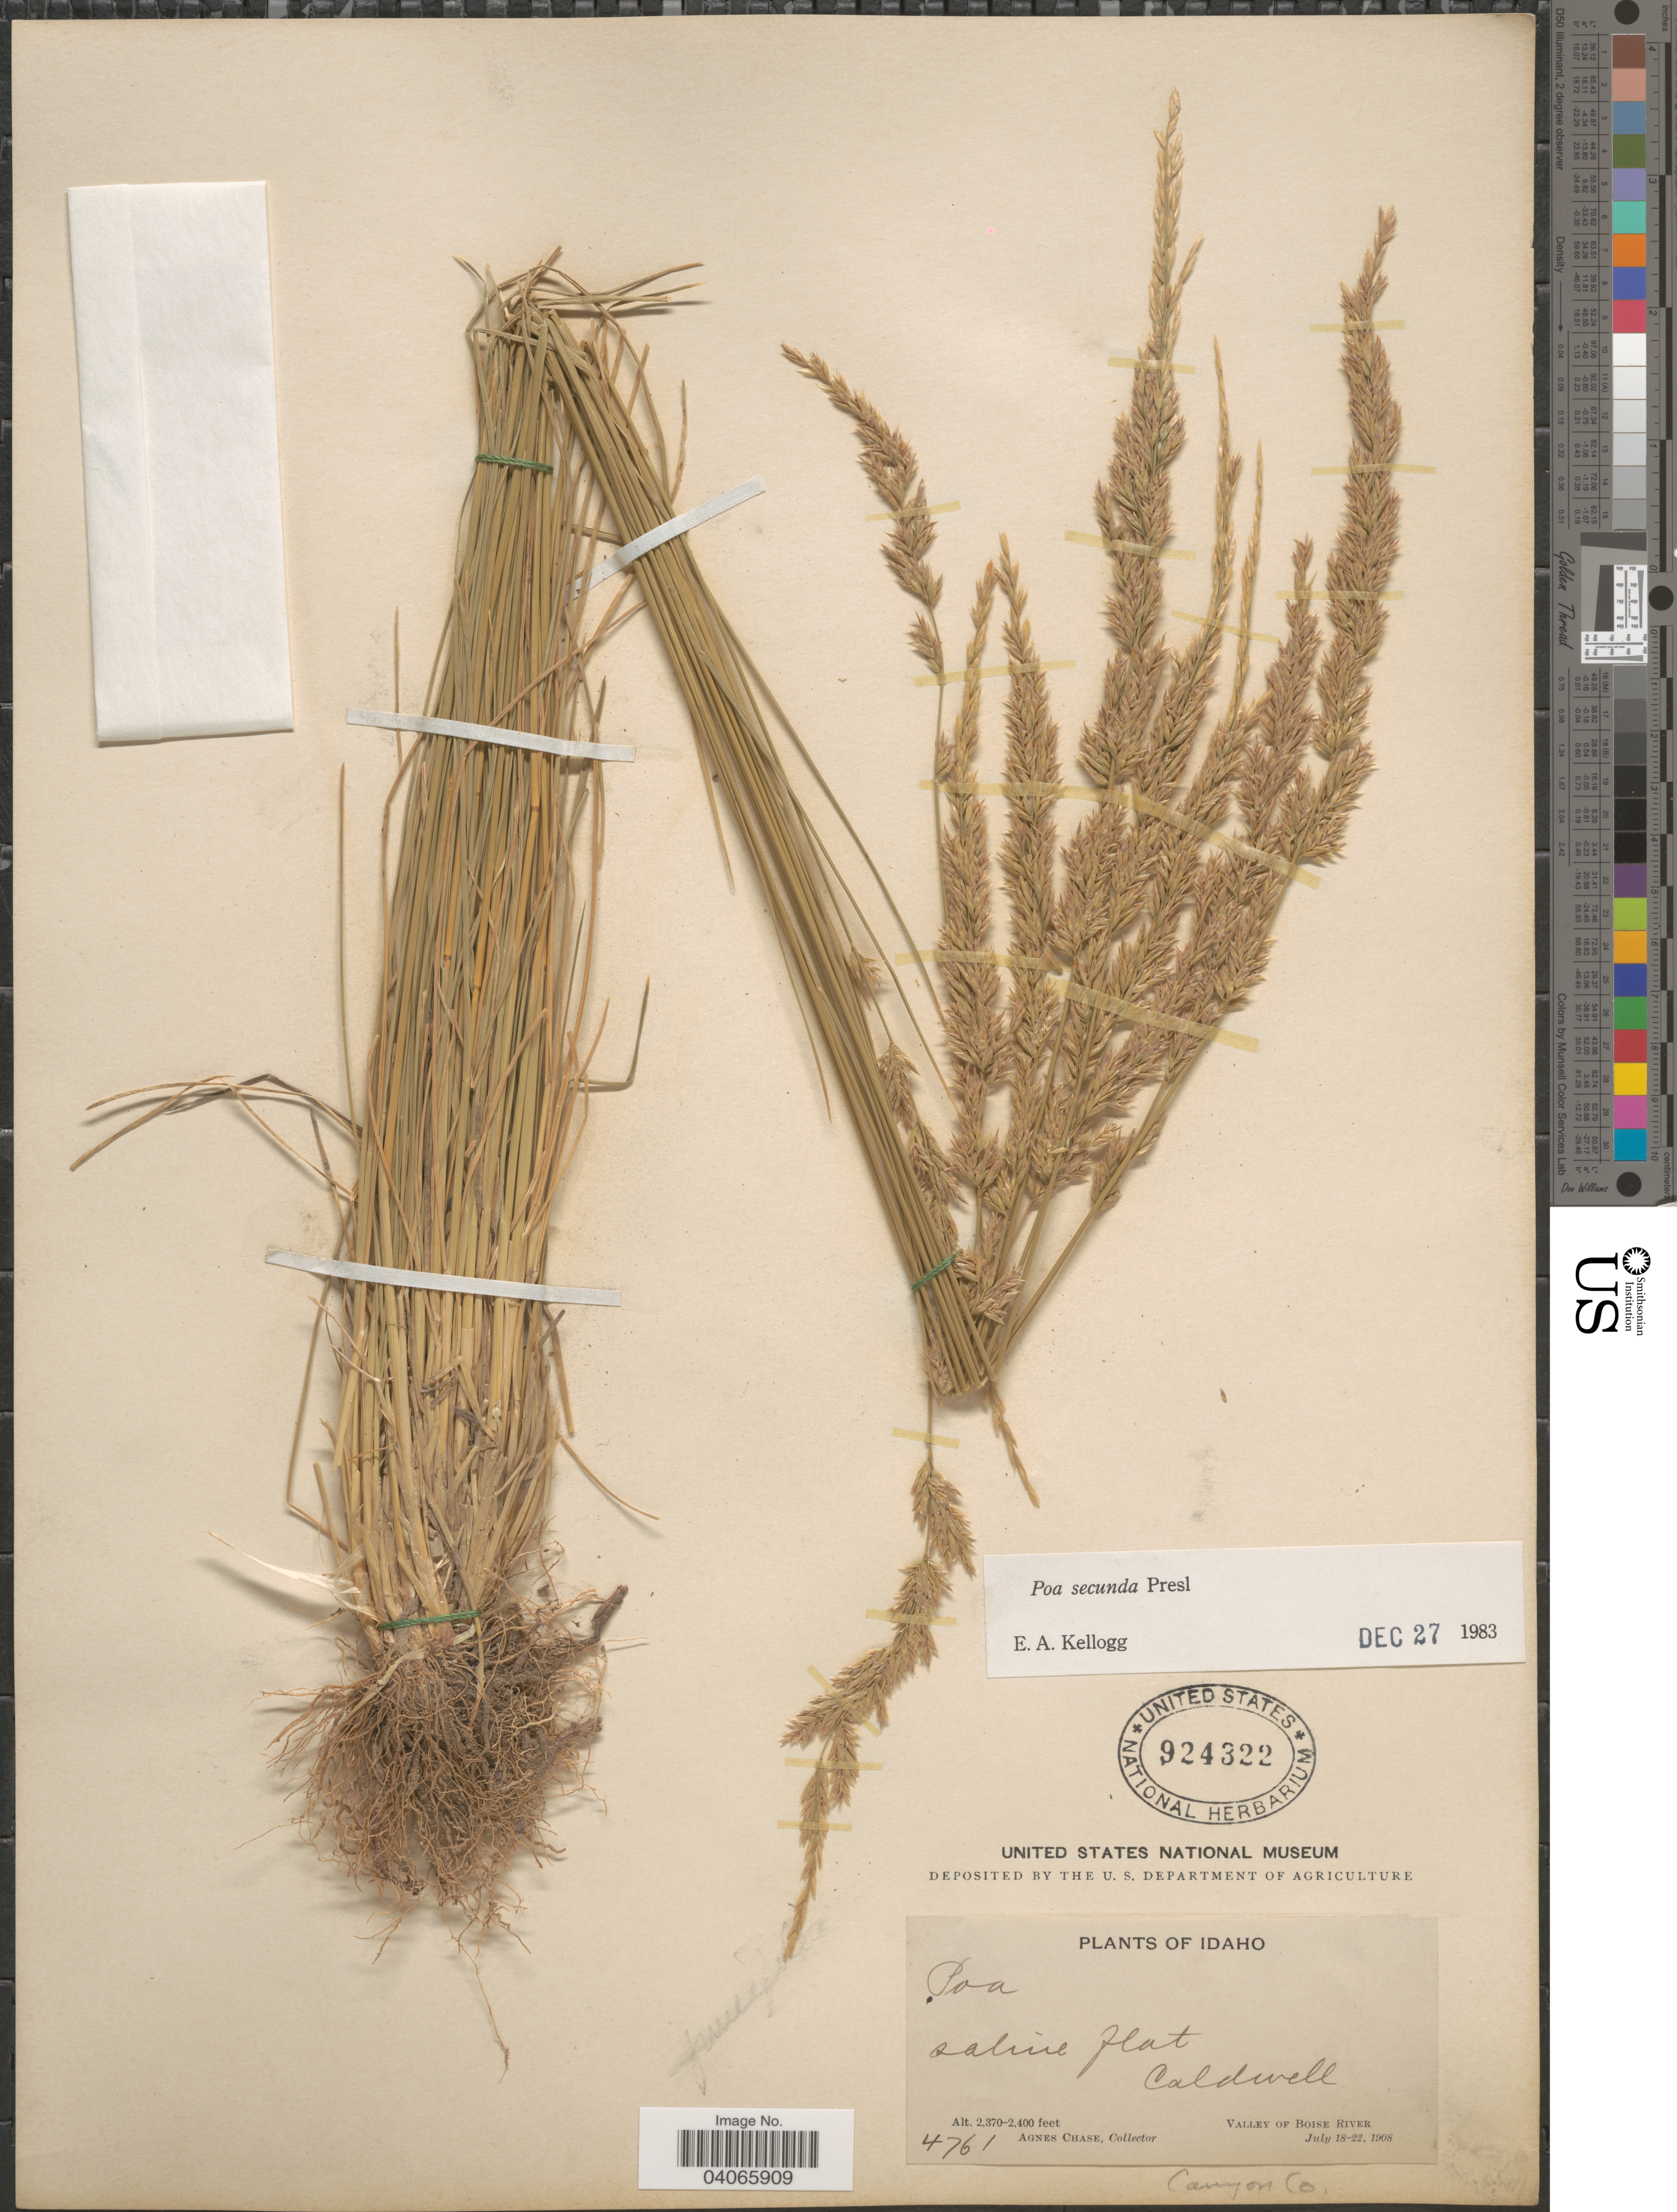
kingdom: Plantae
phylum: Tracheophyta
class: Liliopsida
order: Poales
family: Poaceae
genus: Poa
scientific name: Poa secunda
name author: J. Presl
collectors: A. Chase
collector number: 4761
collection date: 1908-07-18/1908-07-22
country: United States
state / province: Idaho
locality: Caldwell. Valley of Boise River. Canyon Co.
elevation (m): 722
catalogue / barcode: US 924322